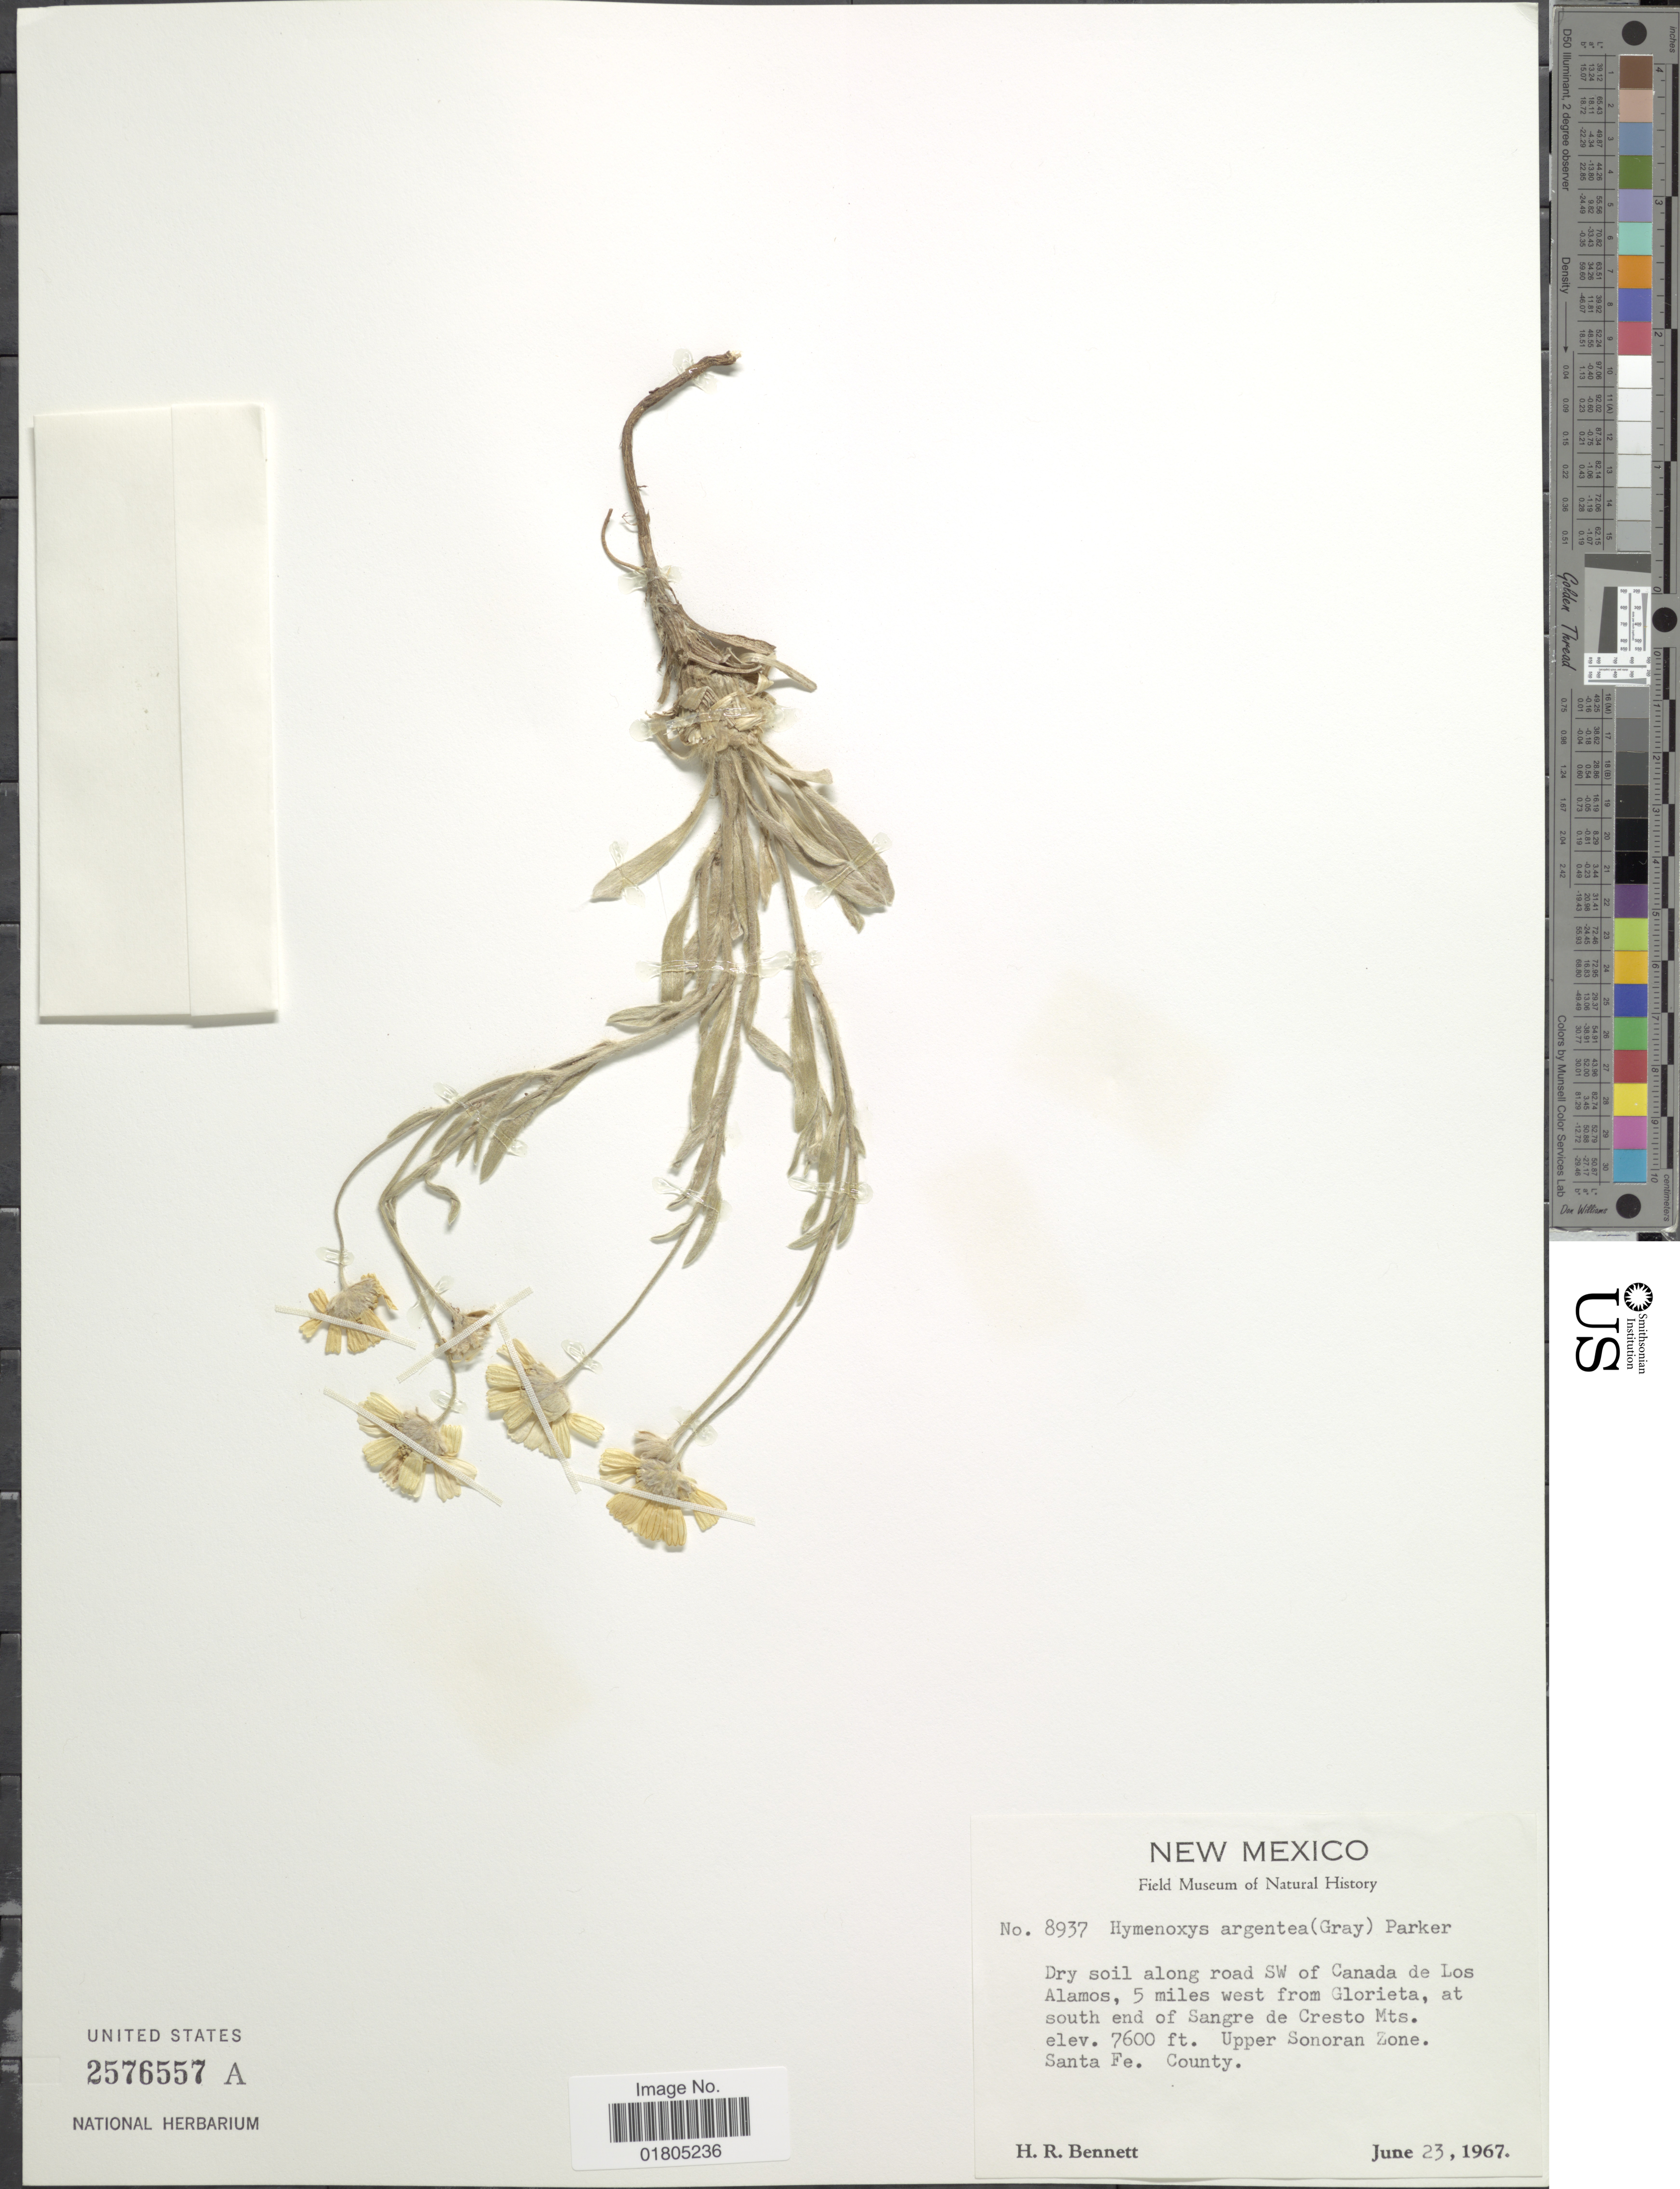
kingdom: Plantae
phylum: Tracheophyta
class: Magnoliopsida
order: Asterales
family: Asteraceae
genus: Actinea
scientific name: Actinea argentea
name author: (A. Gray) Kuntze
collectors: H. R. Bennett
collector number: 8937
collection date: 1967-06-23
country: United States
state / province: New Mexico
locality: Dry soil along road SW of Canada de Los Alamos, 5 miles west from Glorieta, at south end of Sangre de Cresto Mts., Upper Sonoran Zone, Santa Fe. County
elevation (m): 2316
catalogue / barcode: US 2576557A